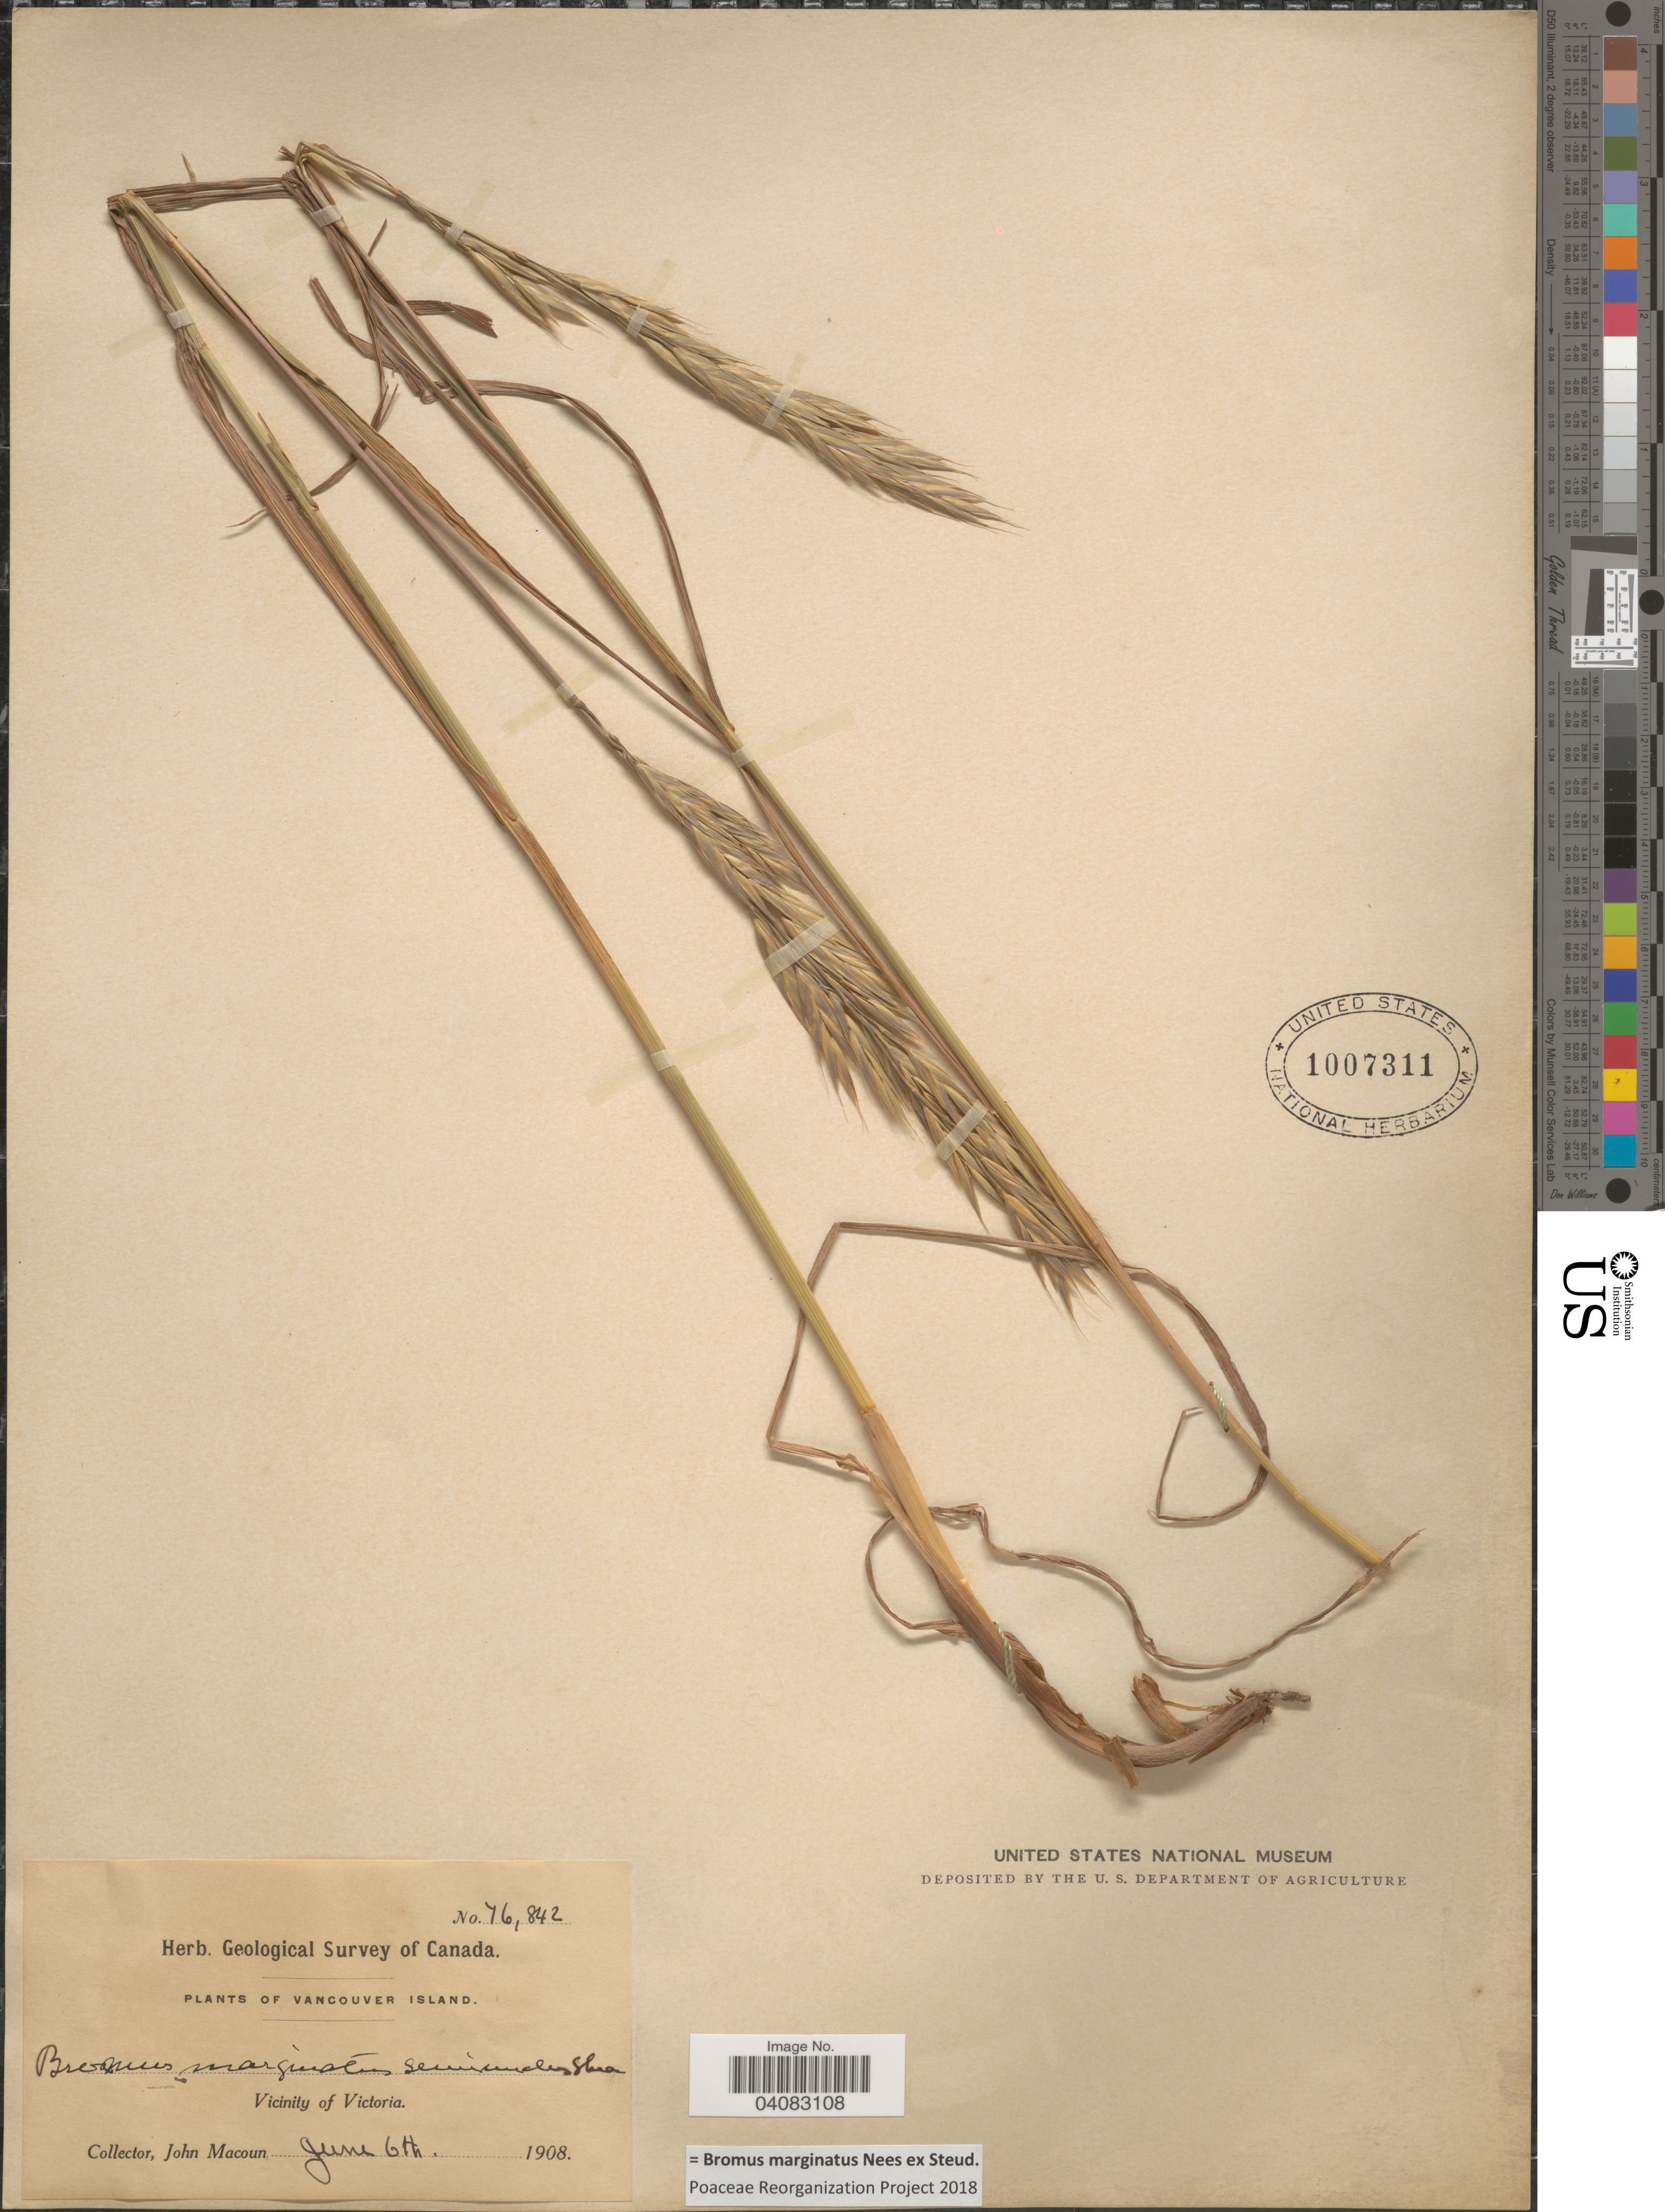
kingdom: Plantae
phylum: Tracheophyta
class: Liliopsida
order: Poales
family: Poaceae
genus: Bromus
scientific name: Bromus marginatus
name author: Nees ex Steud.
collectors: J. Macoun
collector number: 76842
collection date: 1908-06-06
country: Canada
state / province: British Columbia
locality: Geological Survey of Canada. Vancouver Island. Vicinity of Victoria.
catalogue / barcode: US 1007311